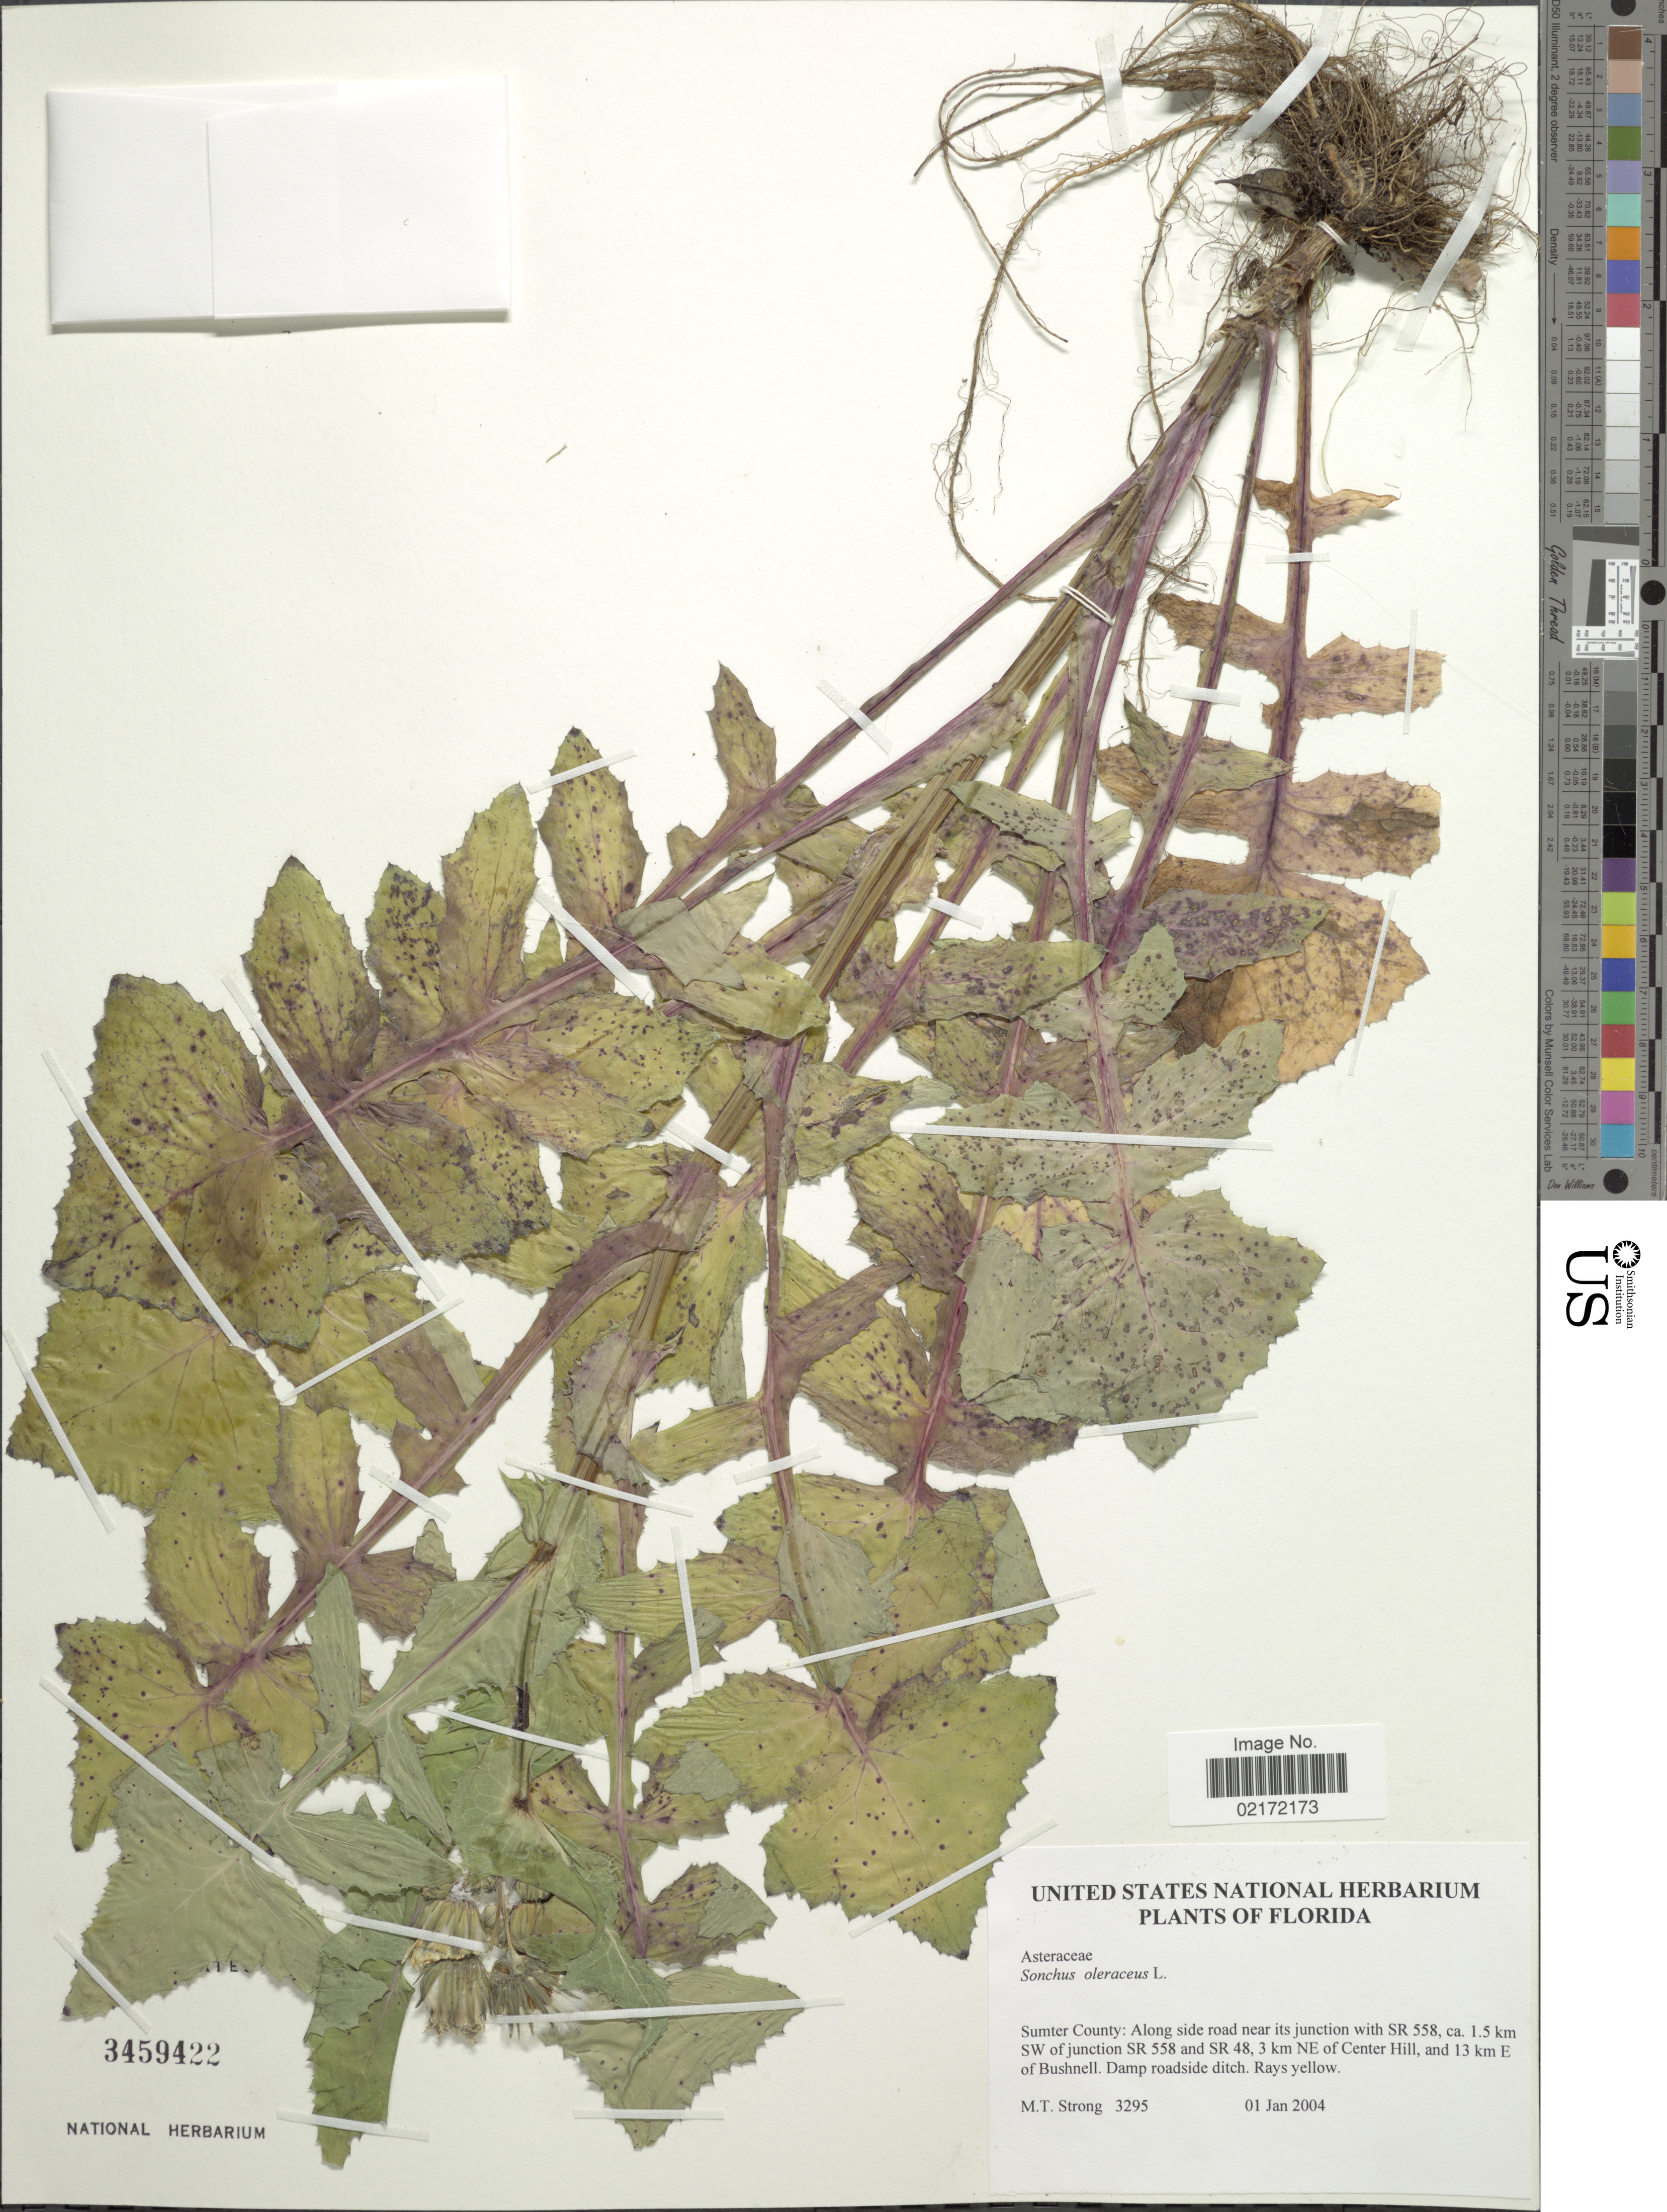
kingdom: Plantae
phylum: Tracheophyta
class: Magnoliopsida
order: Asterales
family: Asteraceae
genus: Sonchus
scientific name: Sonchus oleraceus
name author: L.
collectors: M. T. Strong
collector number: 3295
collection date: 2004-01-01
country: United States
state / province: Florida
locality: Sumter County: Along side road near its junction with SR 558, ca. 1.5 km SW of junction SR 558 and SR 48, 3 km NE of Center Hill, and 13 km E of Bushnell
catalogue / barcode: US 3459422